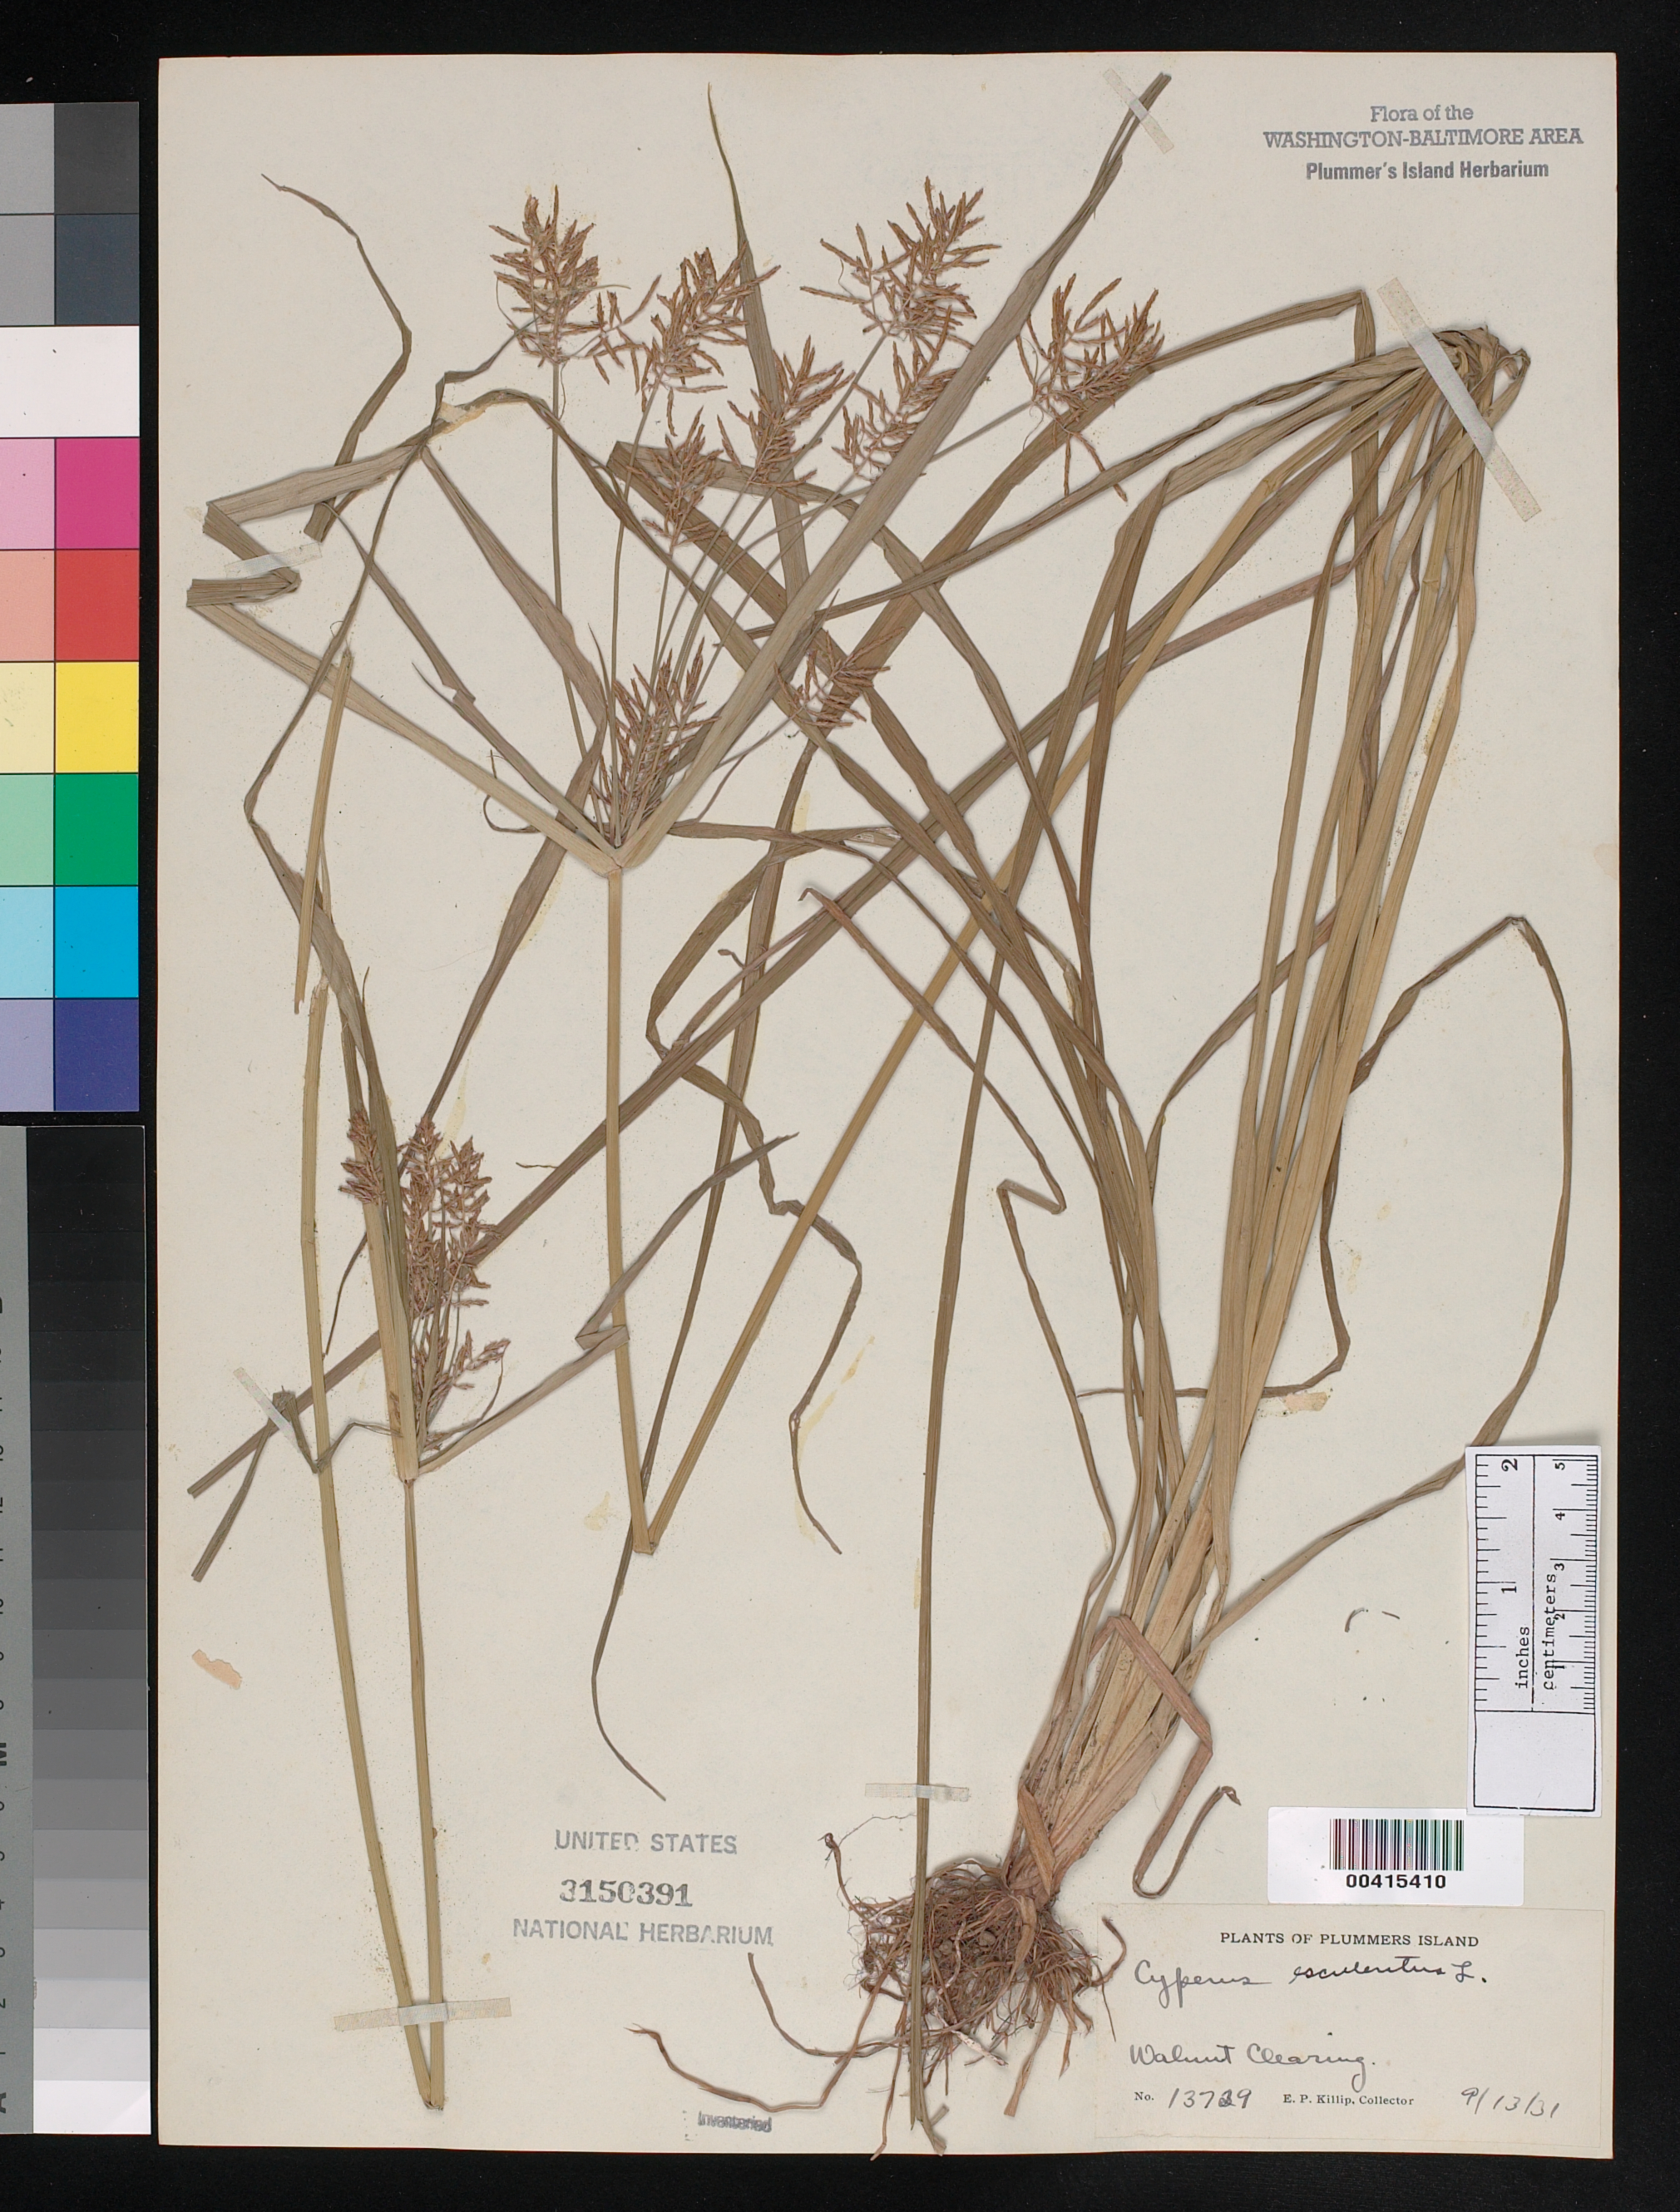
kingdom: Plantae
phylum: Tracheophyta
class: Liliopsida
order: Poales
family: Cyperaceae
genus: Cyperus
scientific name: Cyperus esculentus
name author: L.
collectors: E. P. Killip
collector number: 13729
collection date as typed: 13 Sep 1931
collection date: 1931-09-13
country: United States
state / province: Maryland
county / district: Montgomery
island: Plummers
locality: Plummer's Island; Walnut clearing C. & O. Canal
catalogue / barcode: US 3150391